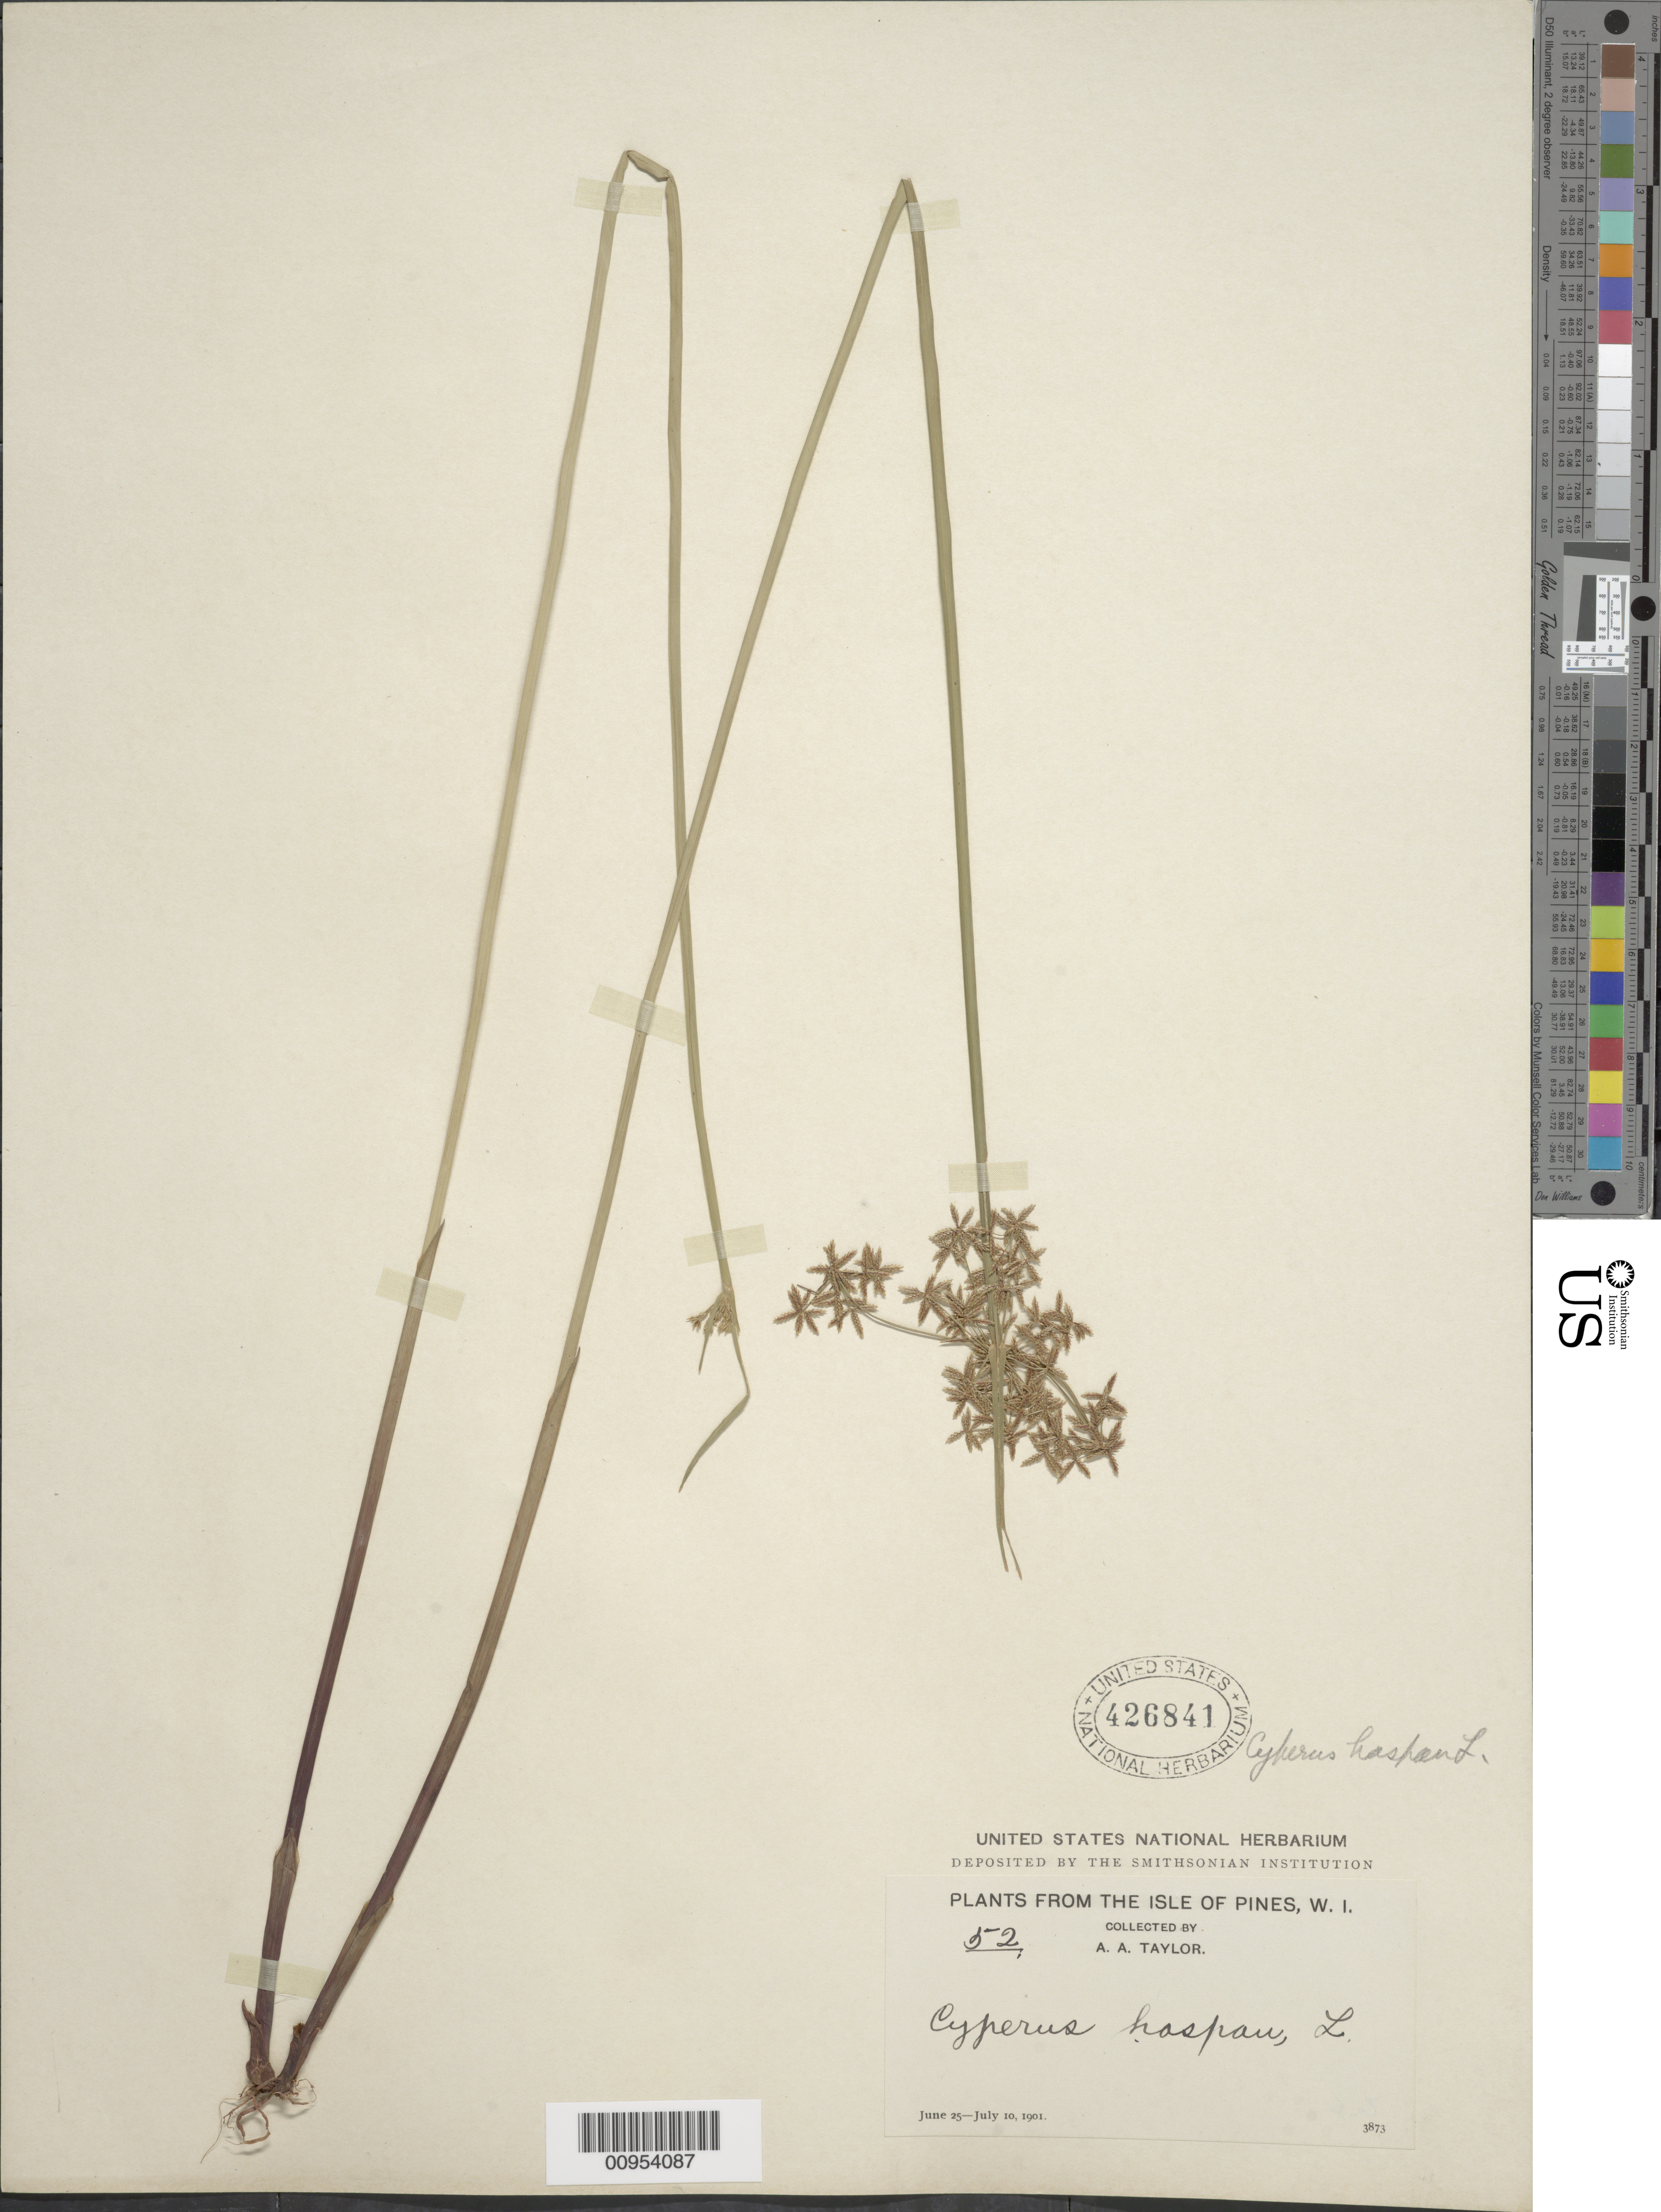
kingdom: Plantae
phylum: Tracheophyta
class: Liliopsida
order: Poales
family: Cyperaceae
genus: Cyperus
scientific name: Cyperus haspan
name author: L.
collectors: A. A. Taylor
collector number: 52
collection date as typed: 25 Jun 1901 to 10 Jul 1901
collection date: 1901-06-25/1901-07-10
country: Cuba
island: Isla de la Juventud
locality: Isle of Pines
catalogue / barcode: US 426841